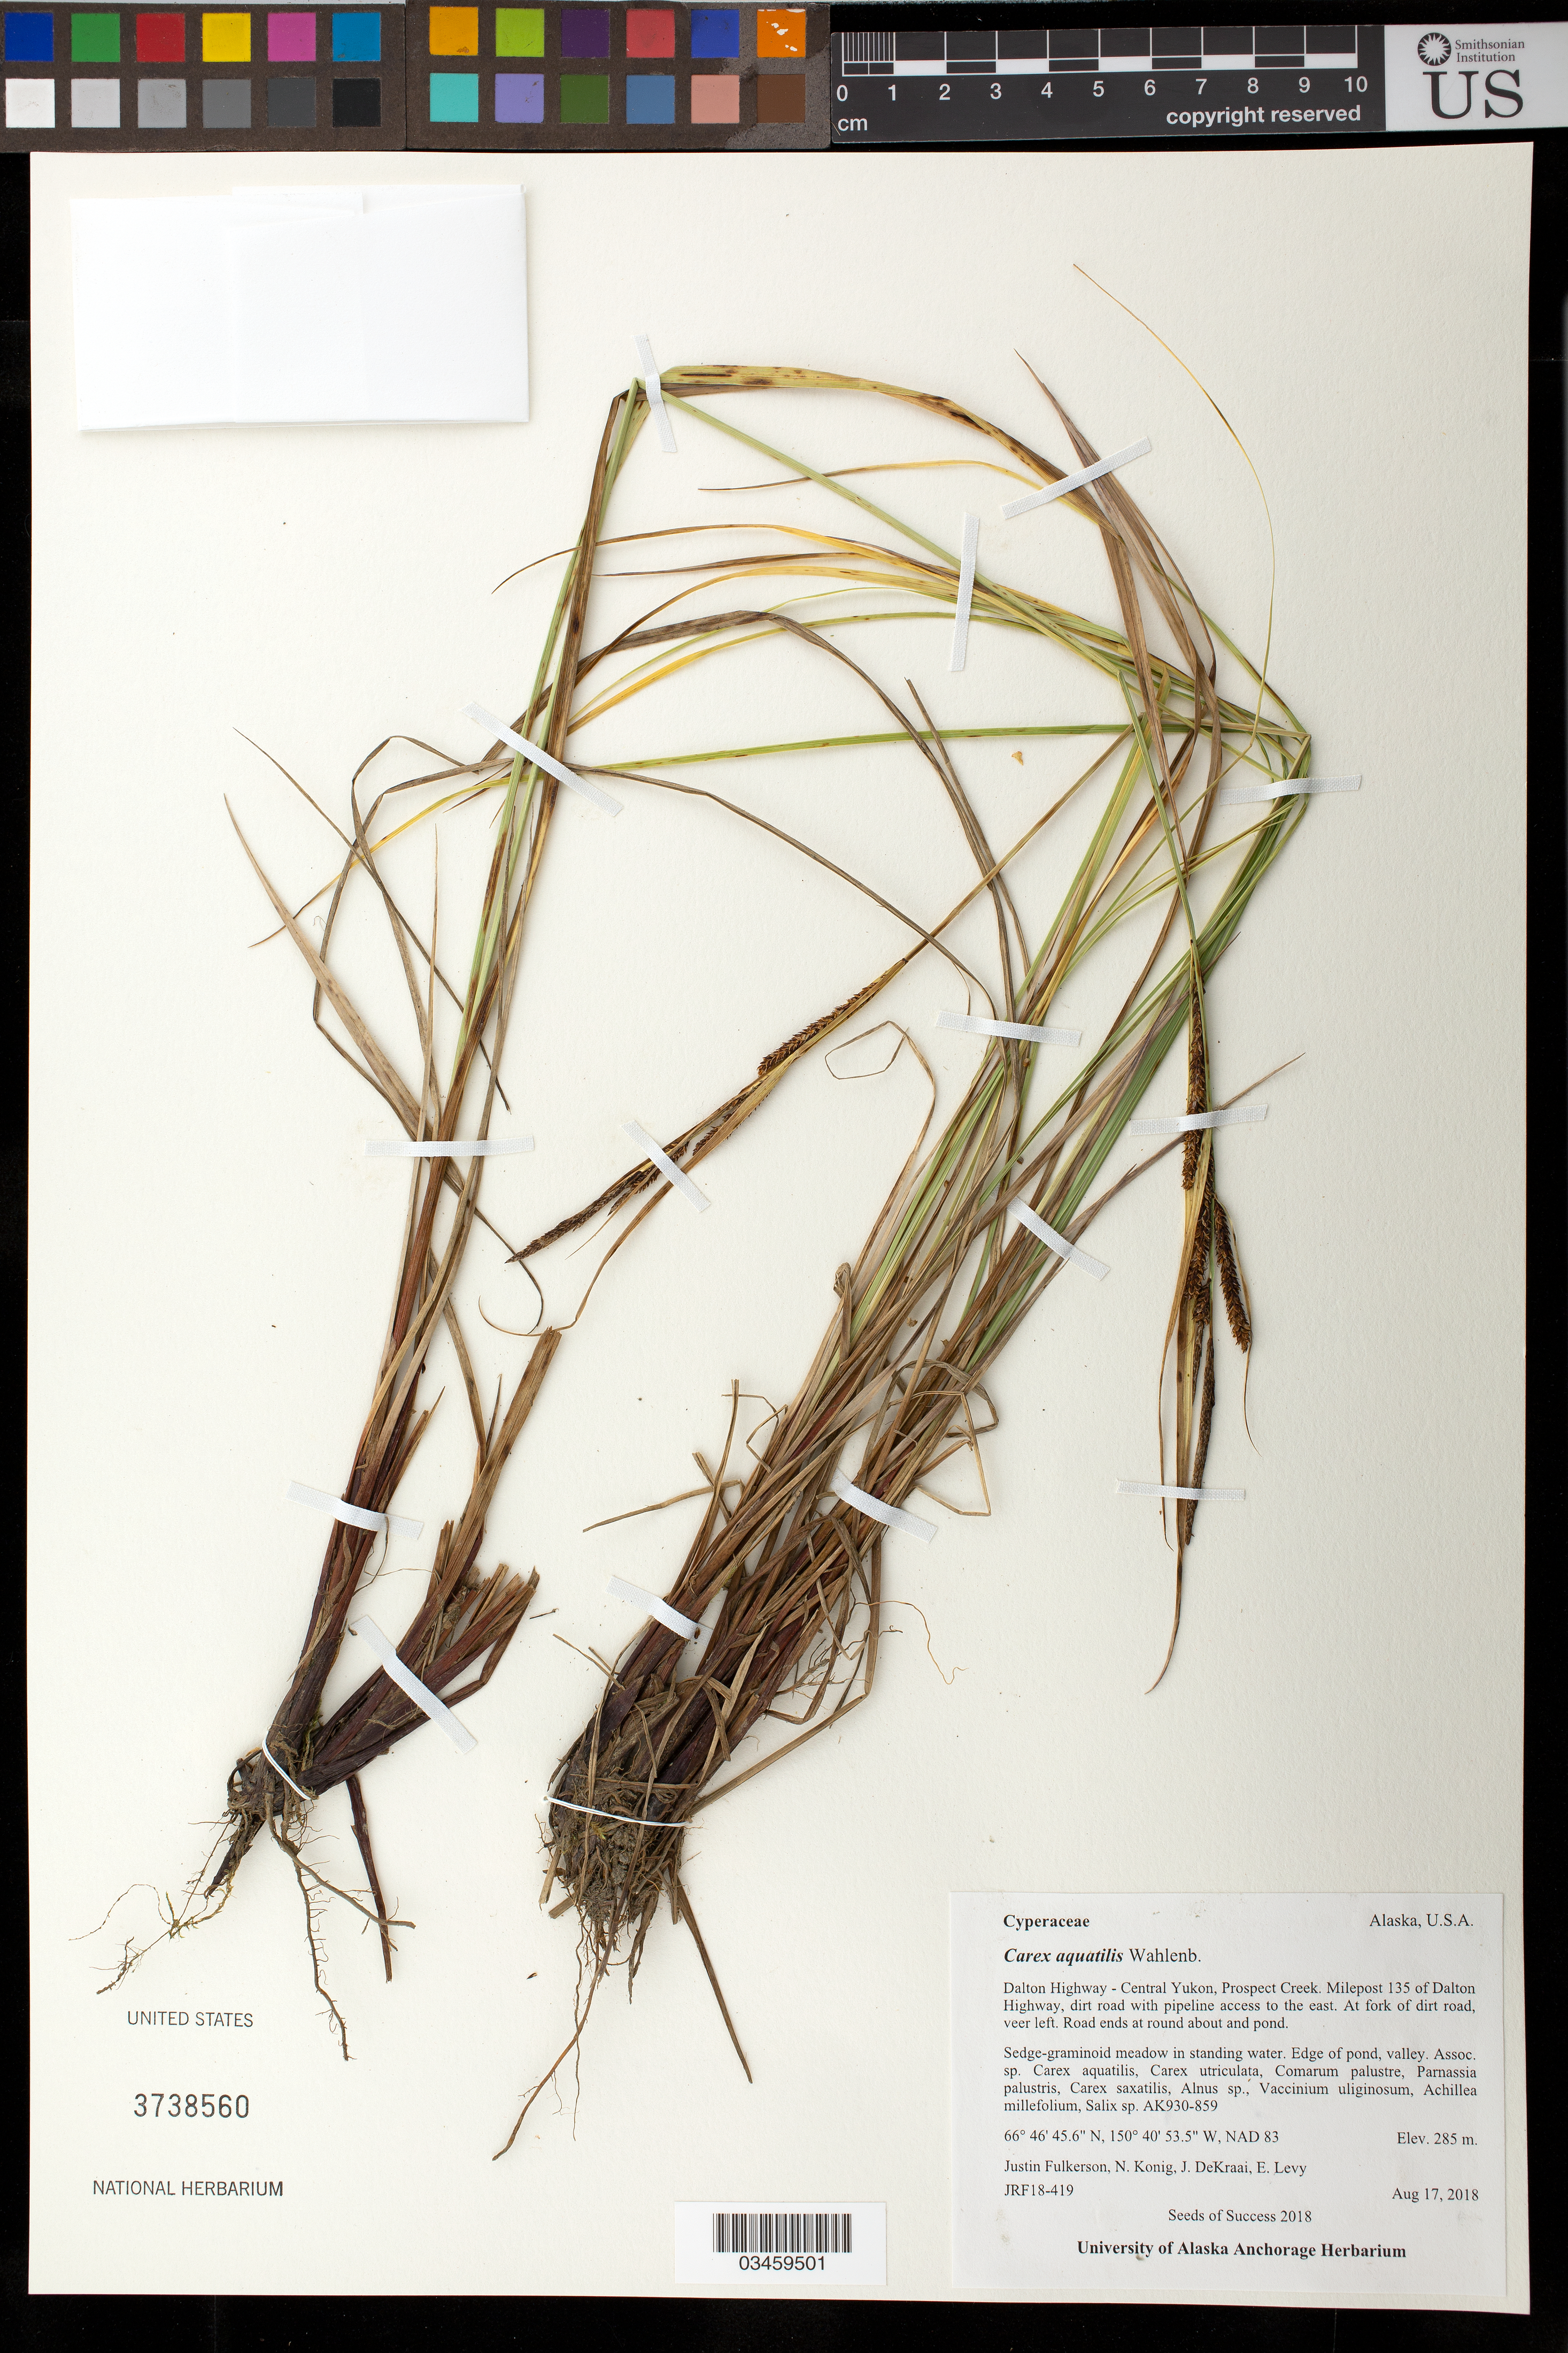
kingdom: Plantae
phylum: Tracheophyta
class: Liliopsida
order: Poales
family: Cyperaceae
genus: Carex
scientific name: Carex aquatilis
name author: Wahlenb.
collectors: J. Fulkerson, N. Konig, E. Levy & J. Dekraai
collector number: JRF18-419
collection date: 2018-08-17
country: United States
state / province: Alaska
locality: Dalton Hwy- Central Yukon, Prospect Creek, milepost 135 of the Dalton Hwy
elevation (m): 285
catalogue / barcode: US 3738560